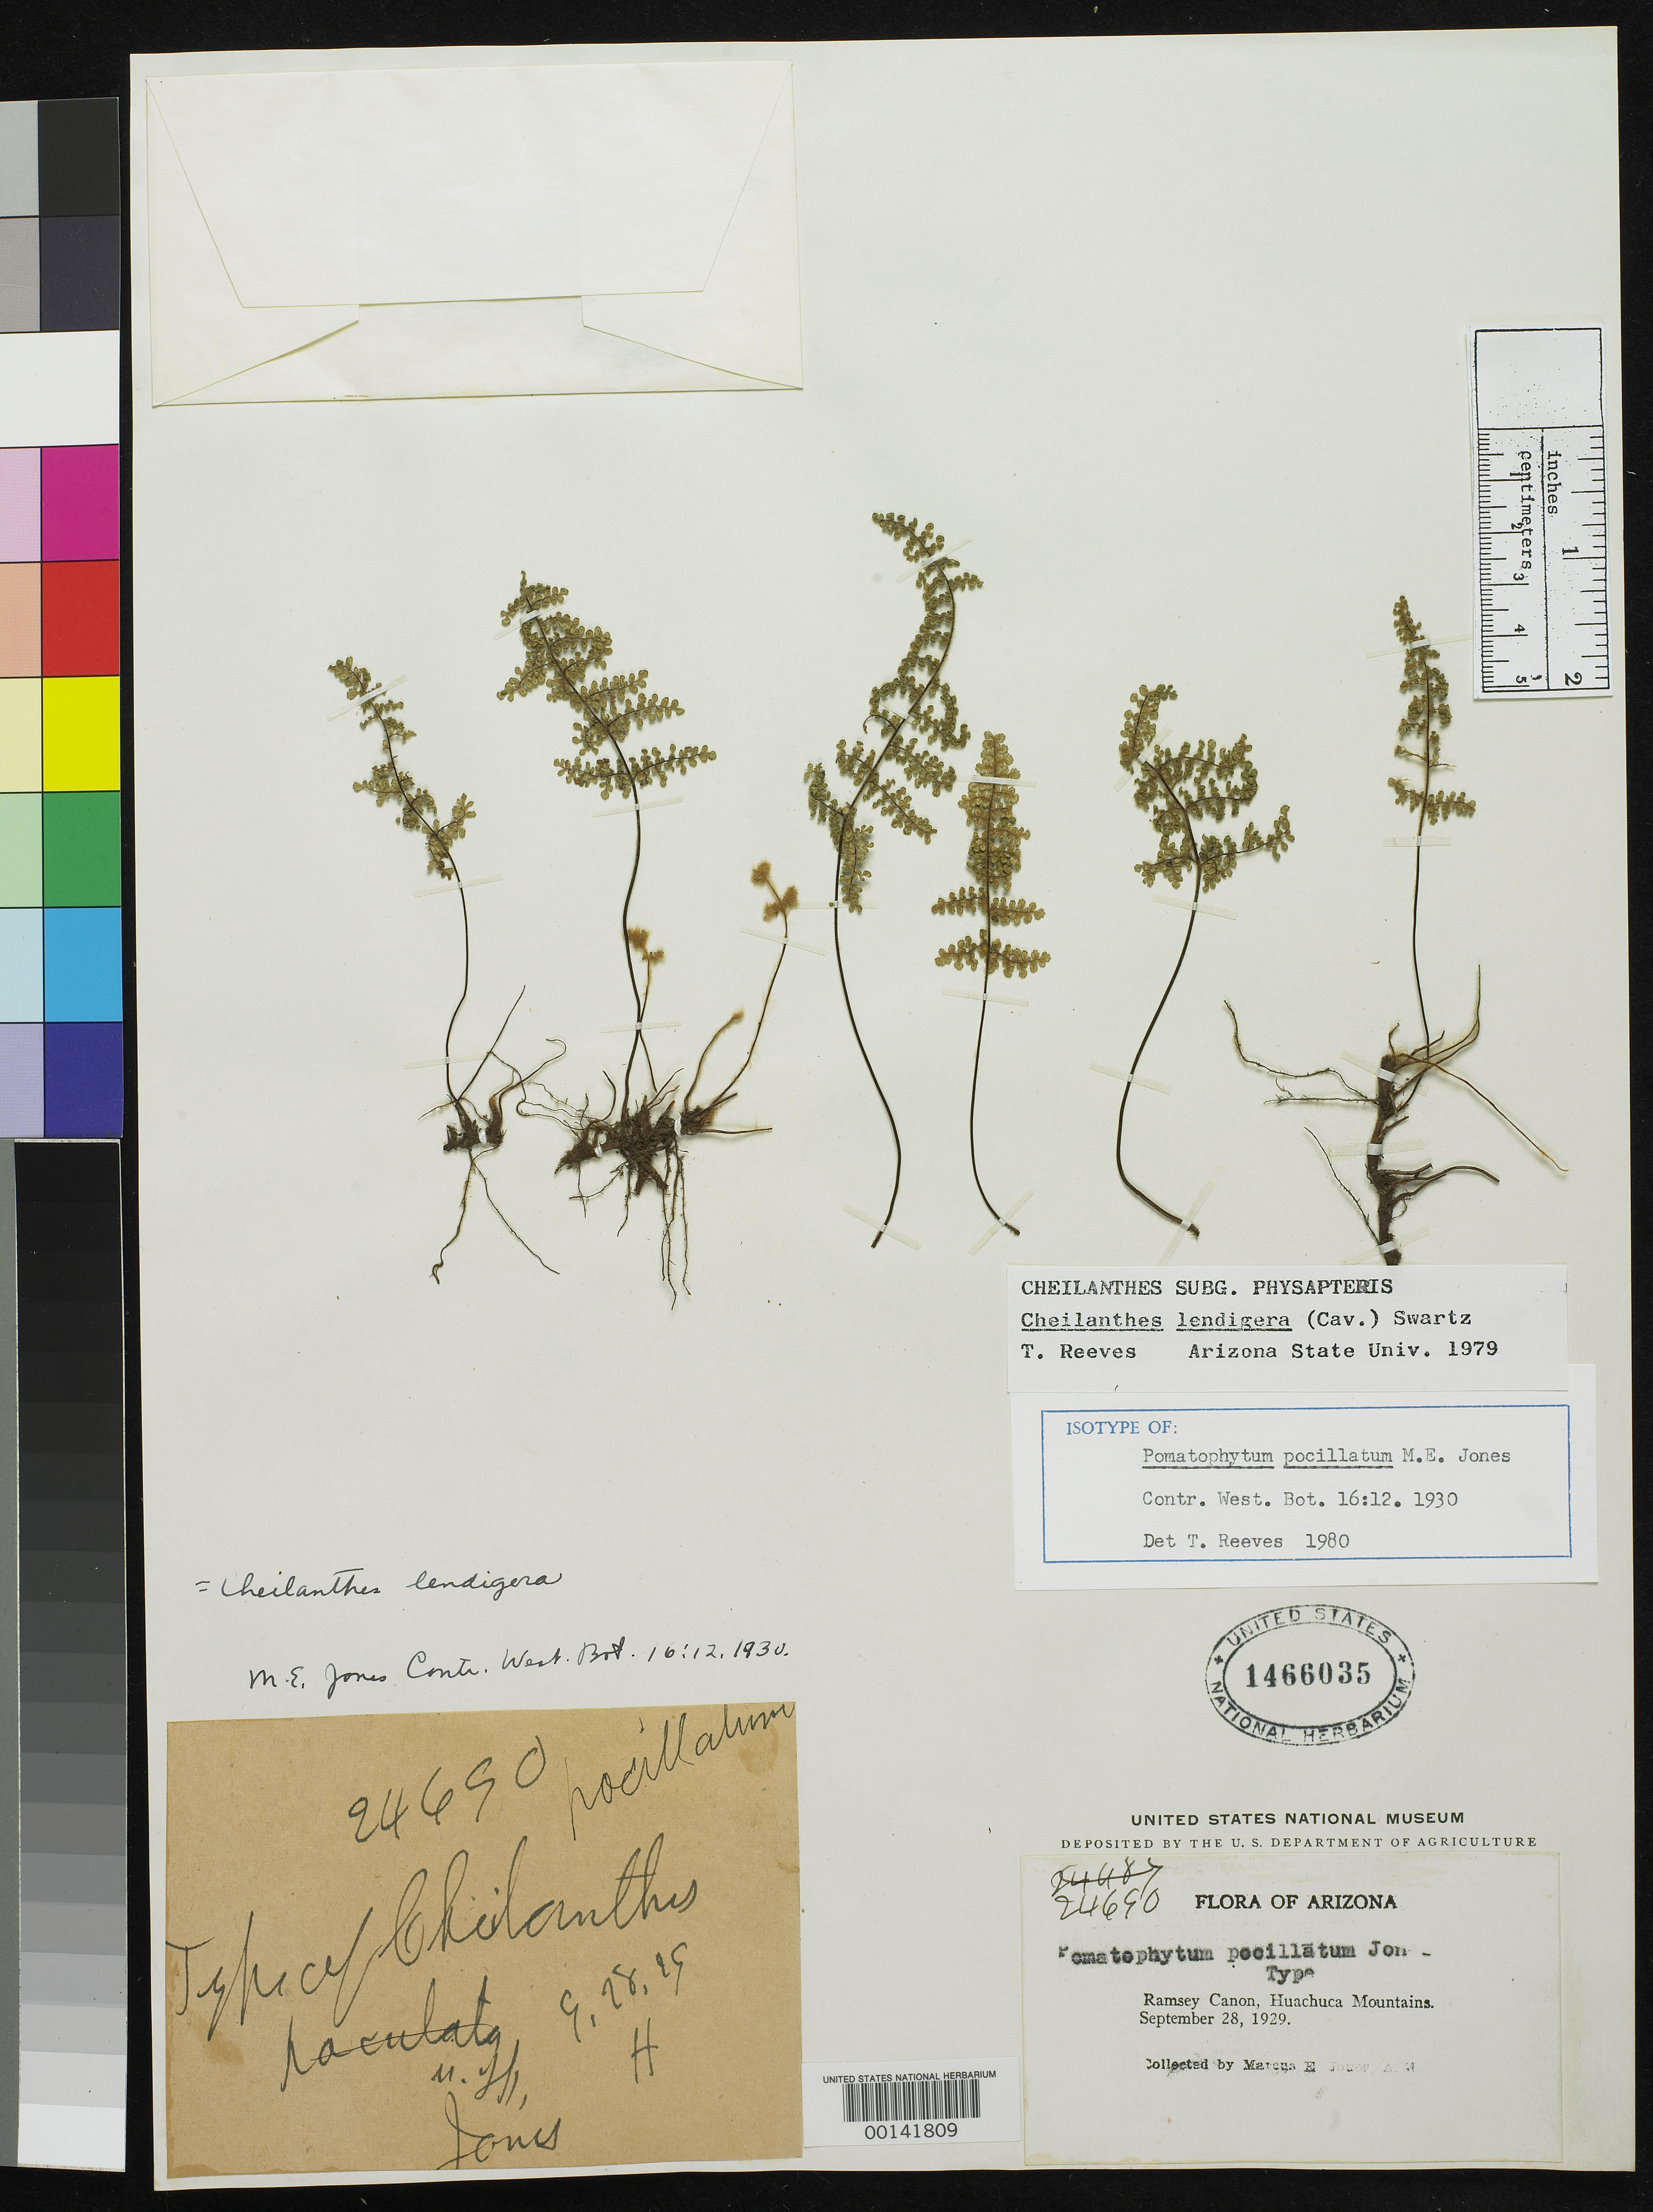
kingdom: Plantae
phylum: Tracheophyta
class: Polypodiopsida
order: Polypodiales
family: Pteridaceae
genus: Pomatophytum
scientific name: Pomatophytum pocillatum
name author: M.E. Jones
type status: Type Collection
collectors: M. E. Jones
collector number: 24690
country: United States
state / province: Arizona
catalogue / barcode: US 1466035